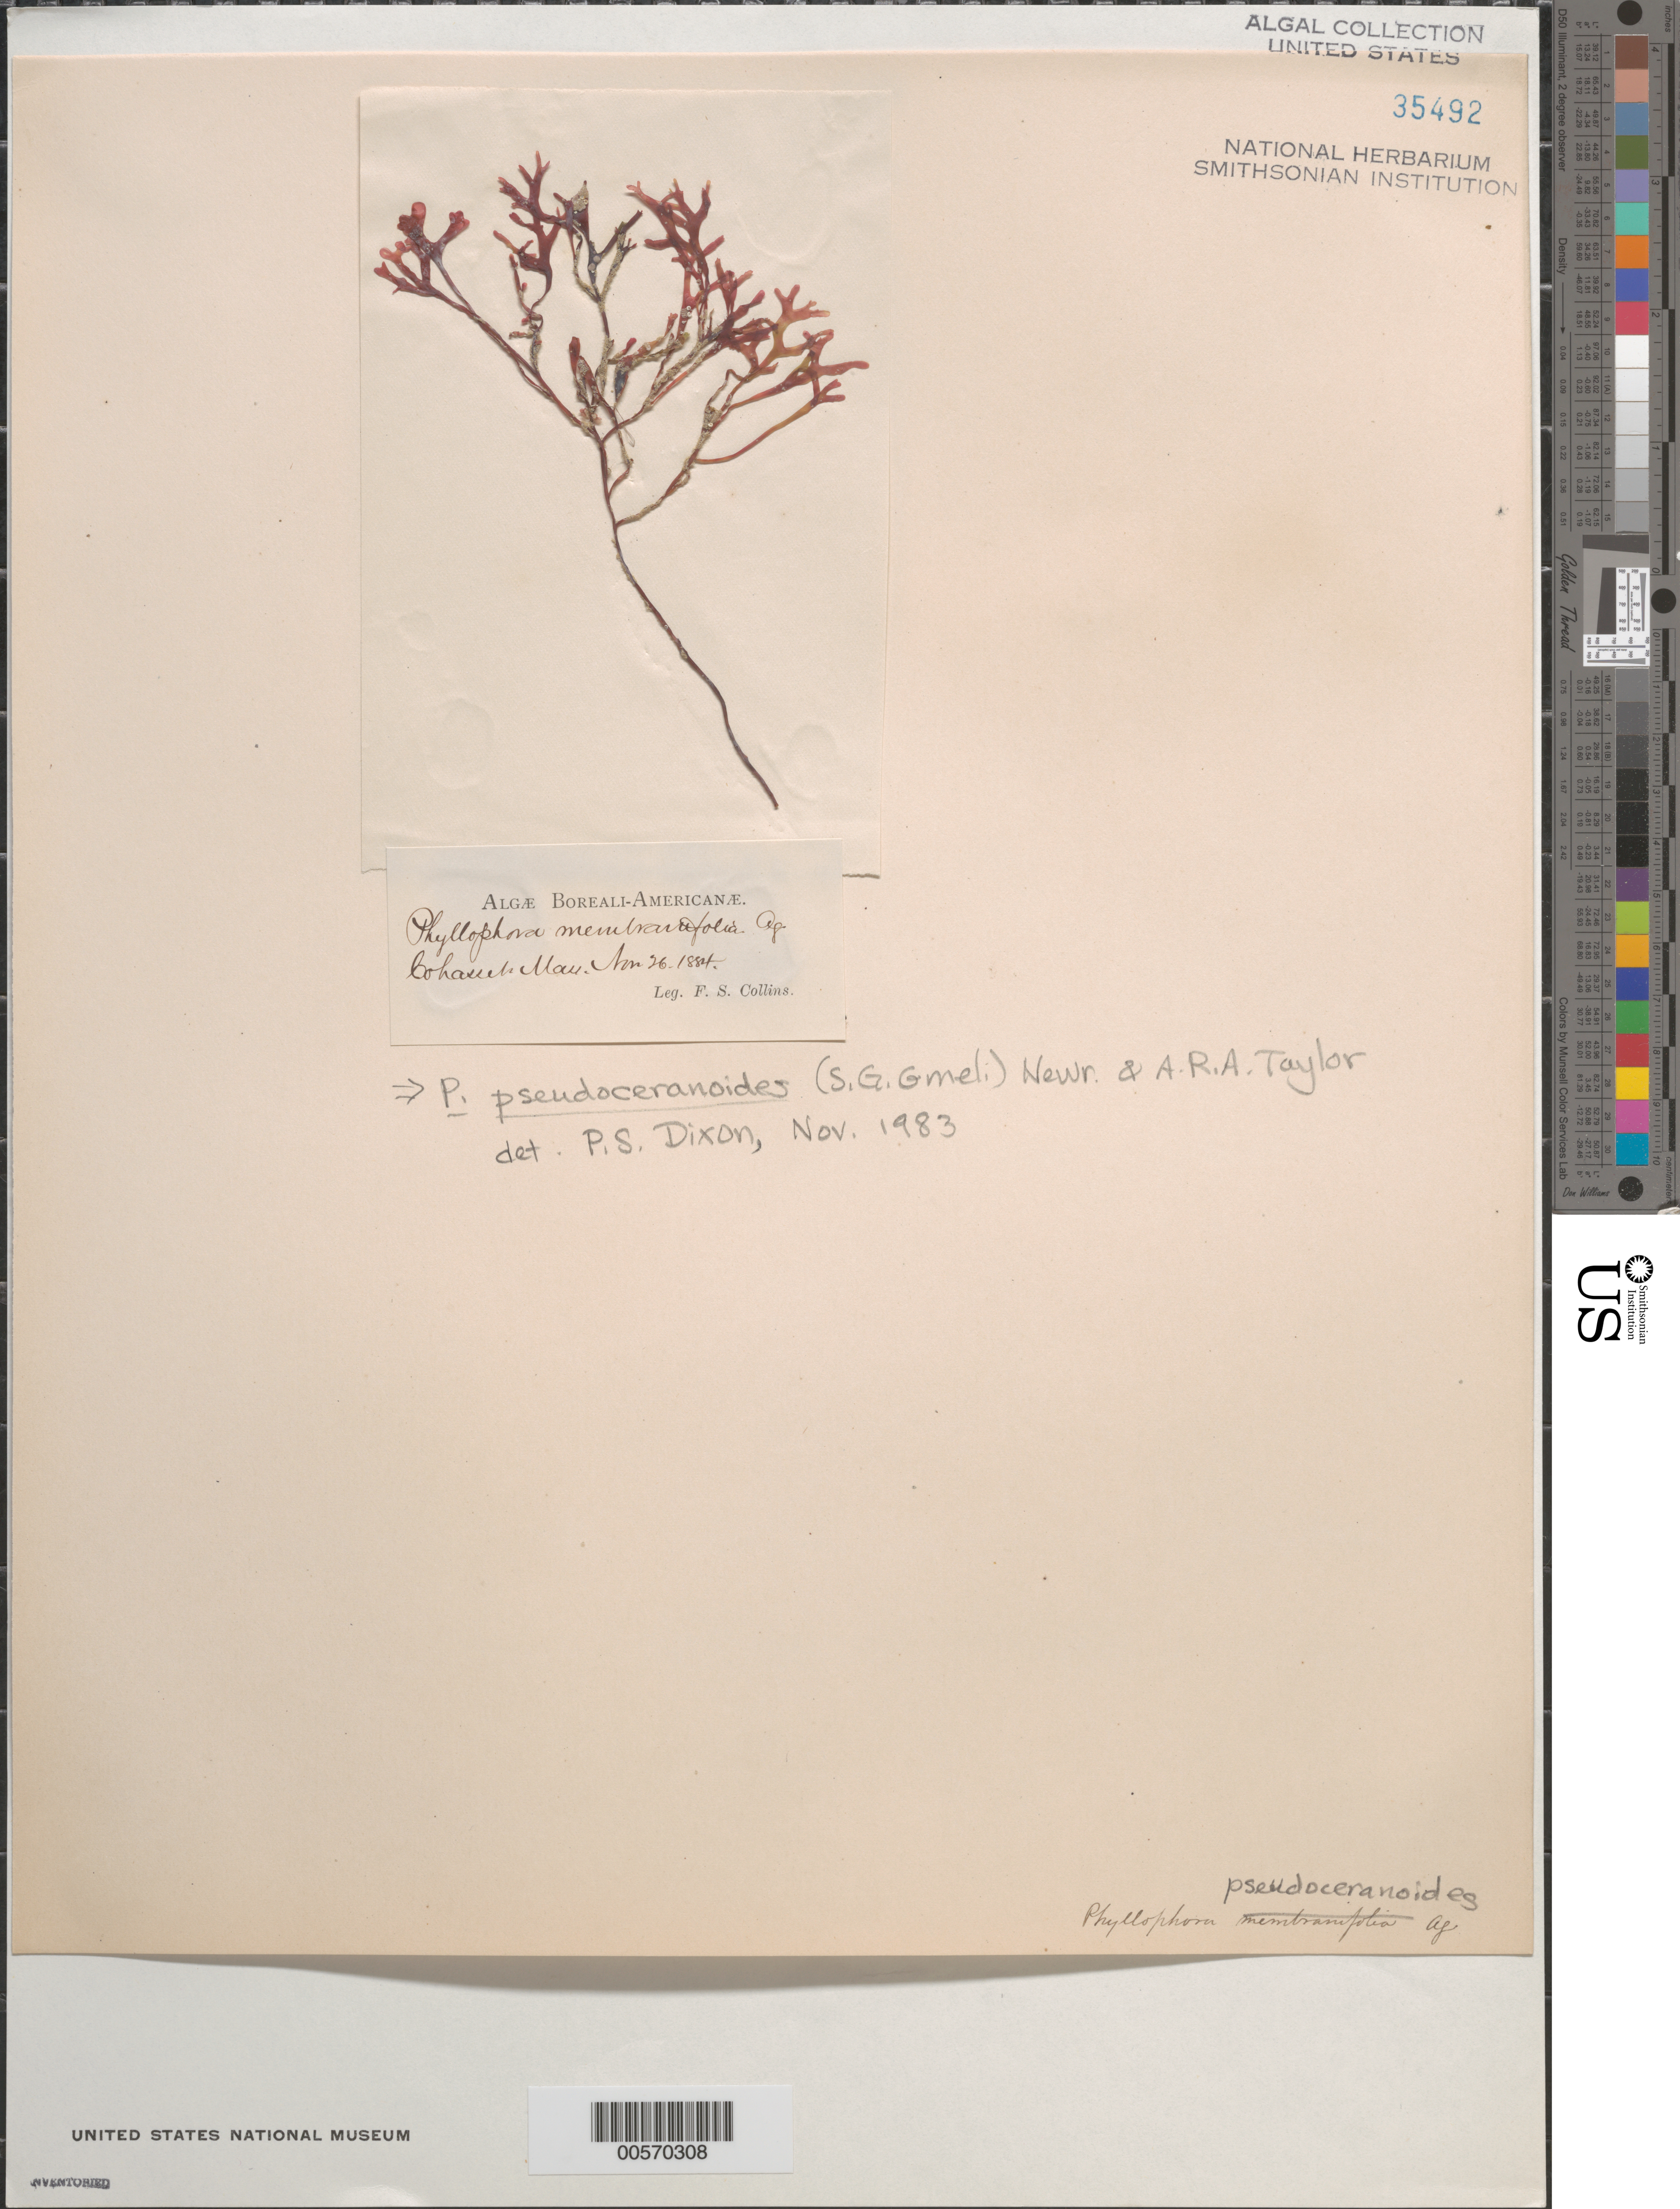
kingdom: Plantae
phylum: Rhodophyta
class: Florideophyceae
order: Gigartinales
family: Phyllophoraceae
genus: Phyllophora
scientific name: Phyllophora pseudoceranoides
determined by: Dixon, P. S.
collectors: F. Collins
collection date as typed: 26 Nov 1884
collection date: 1884-11-26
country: United States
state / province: Massachusetts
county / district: Norfolk County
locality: Cohasset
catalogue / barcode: US 35492